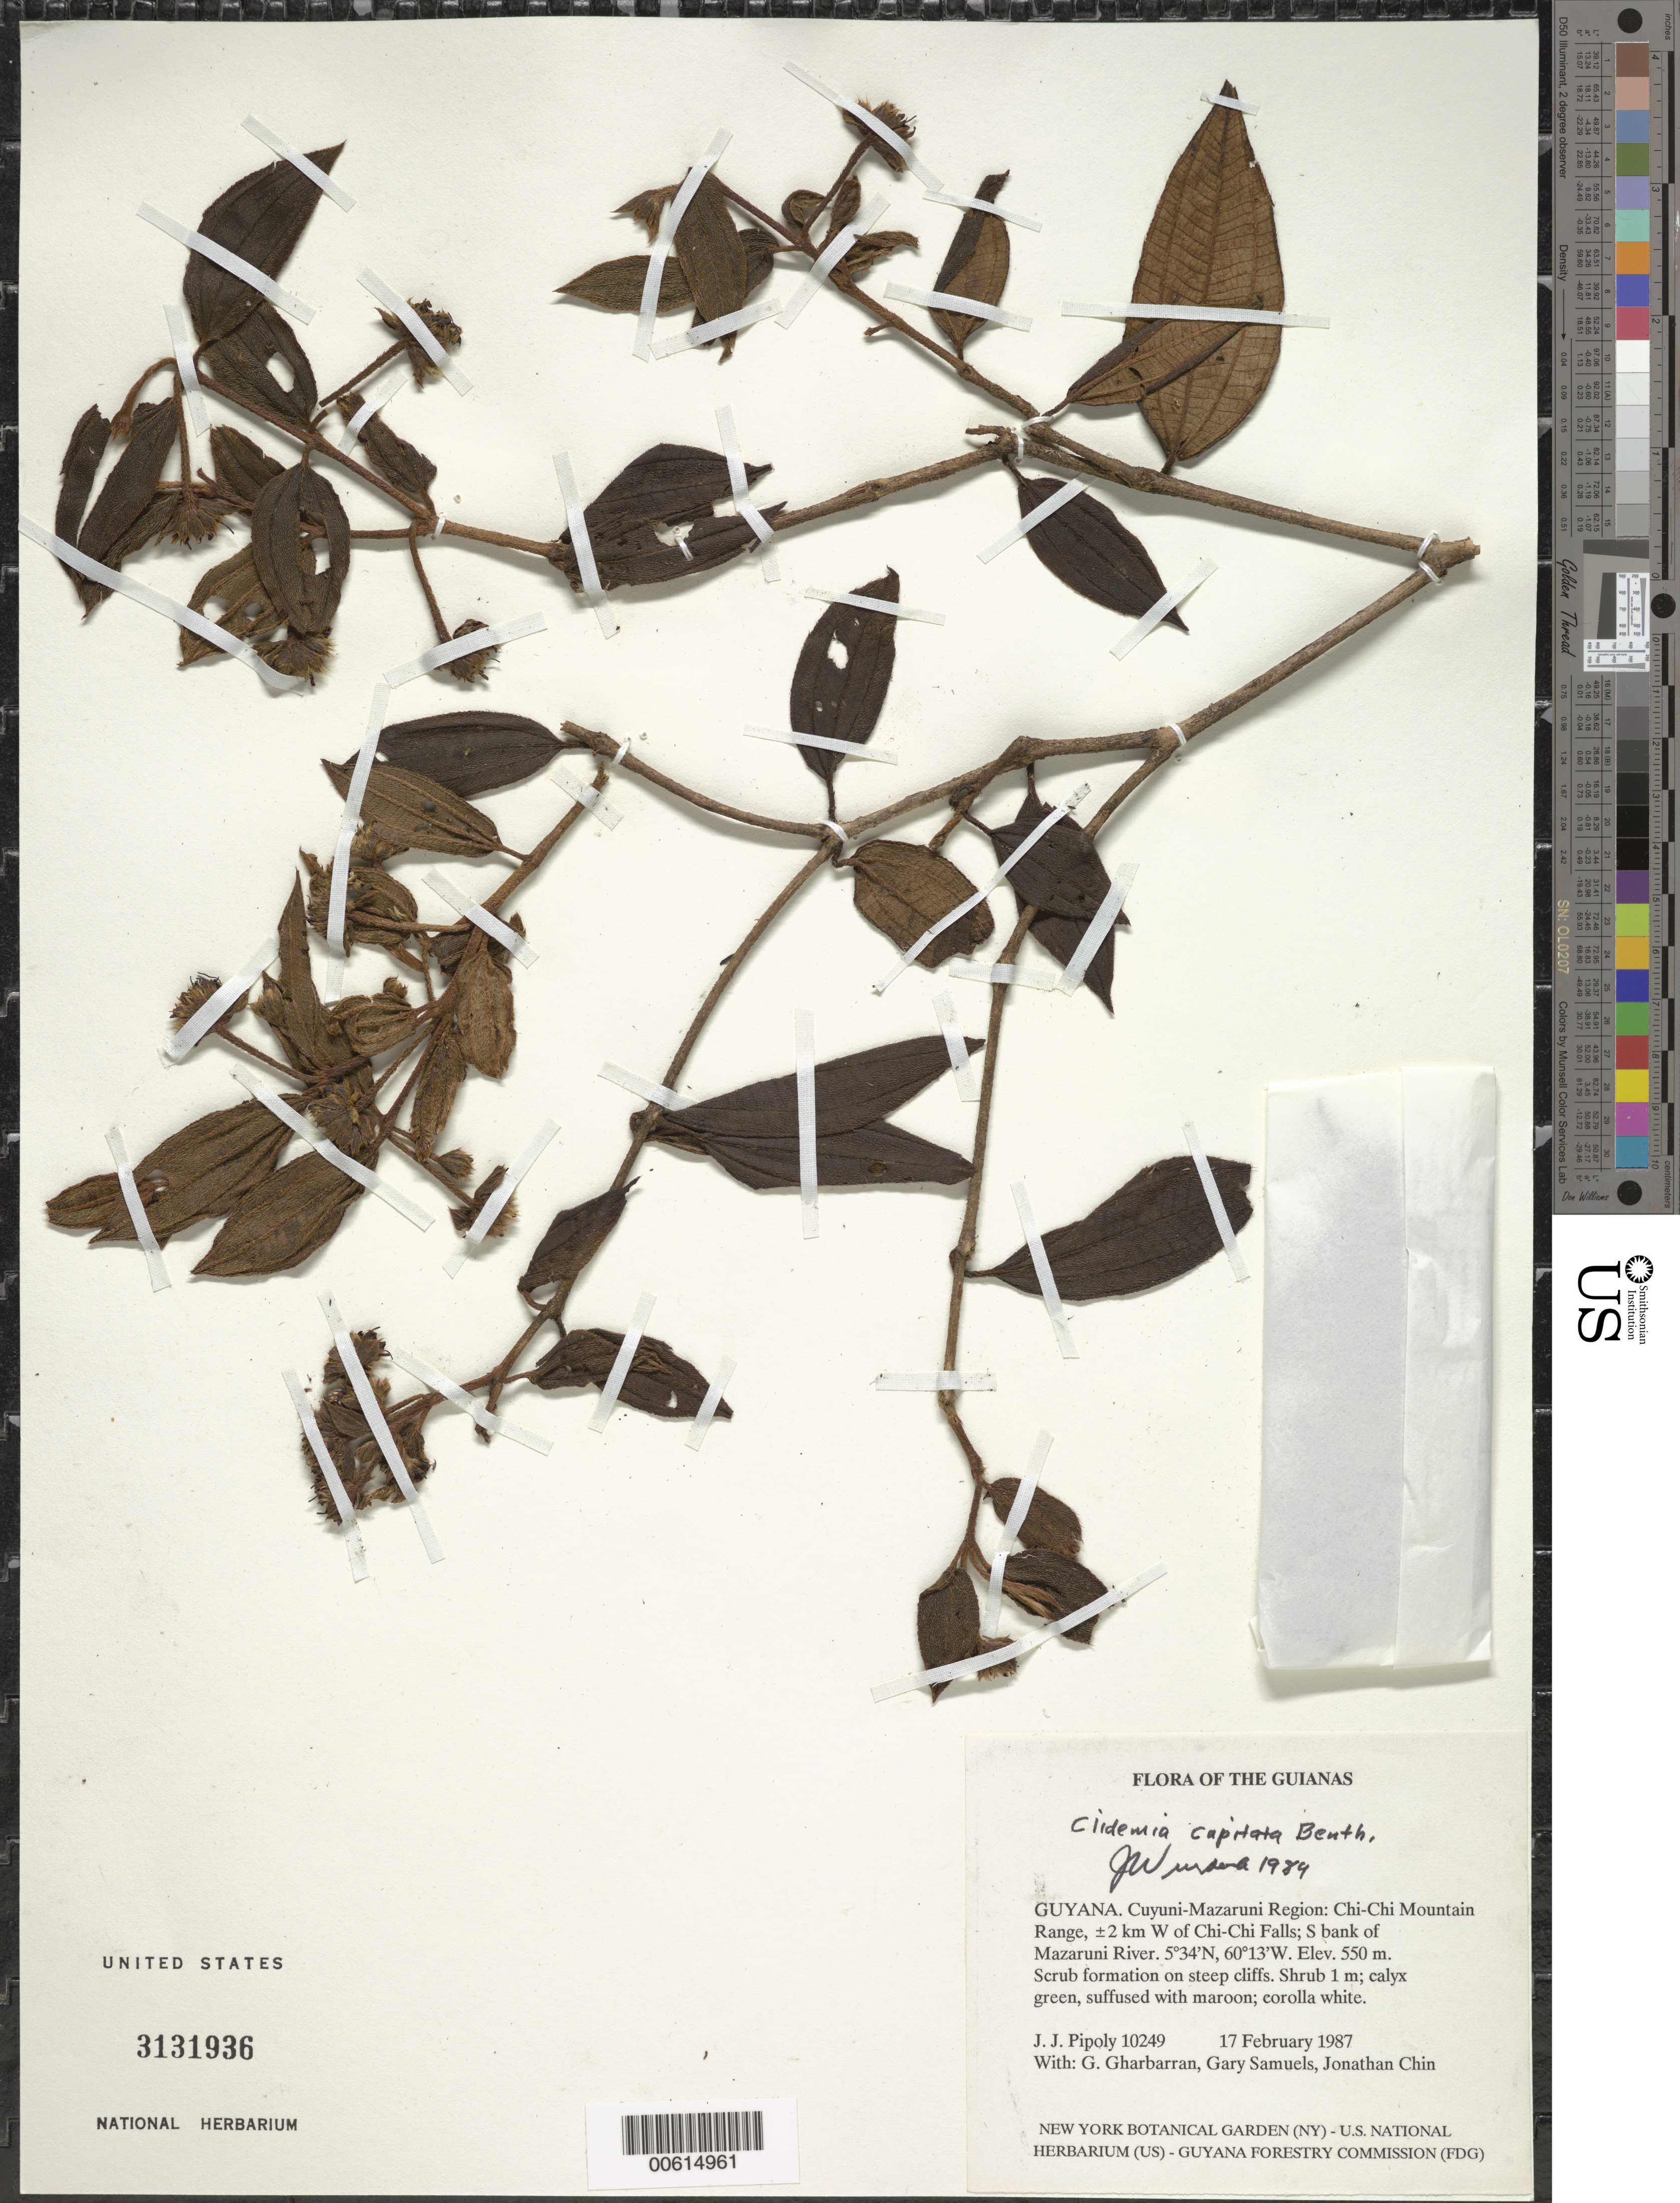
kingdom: Plantae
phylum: Tracheophyta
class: Magnoliopsida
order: Myrtales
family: Melastomataceae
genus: Clidemia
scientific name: Clidemia capitata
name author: Benth.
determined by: Wurdack, John J., (US), US (UNITED STATES)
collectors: J. J. Pipoly, G. Gharbarran, G. Samuels & J. Chin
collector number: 10249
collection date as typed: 17 February 1987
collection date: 1987-02-17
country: Guyana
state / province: Cuyuni-Mazaruni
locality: Chi-Chi Mountain Range, ±2 km W of Chi-Chi Falls; S bank of Mazaruni River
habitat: Scrub formation on steep cliffs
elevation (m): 550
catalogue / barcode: US 3131936